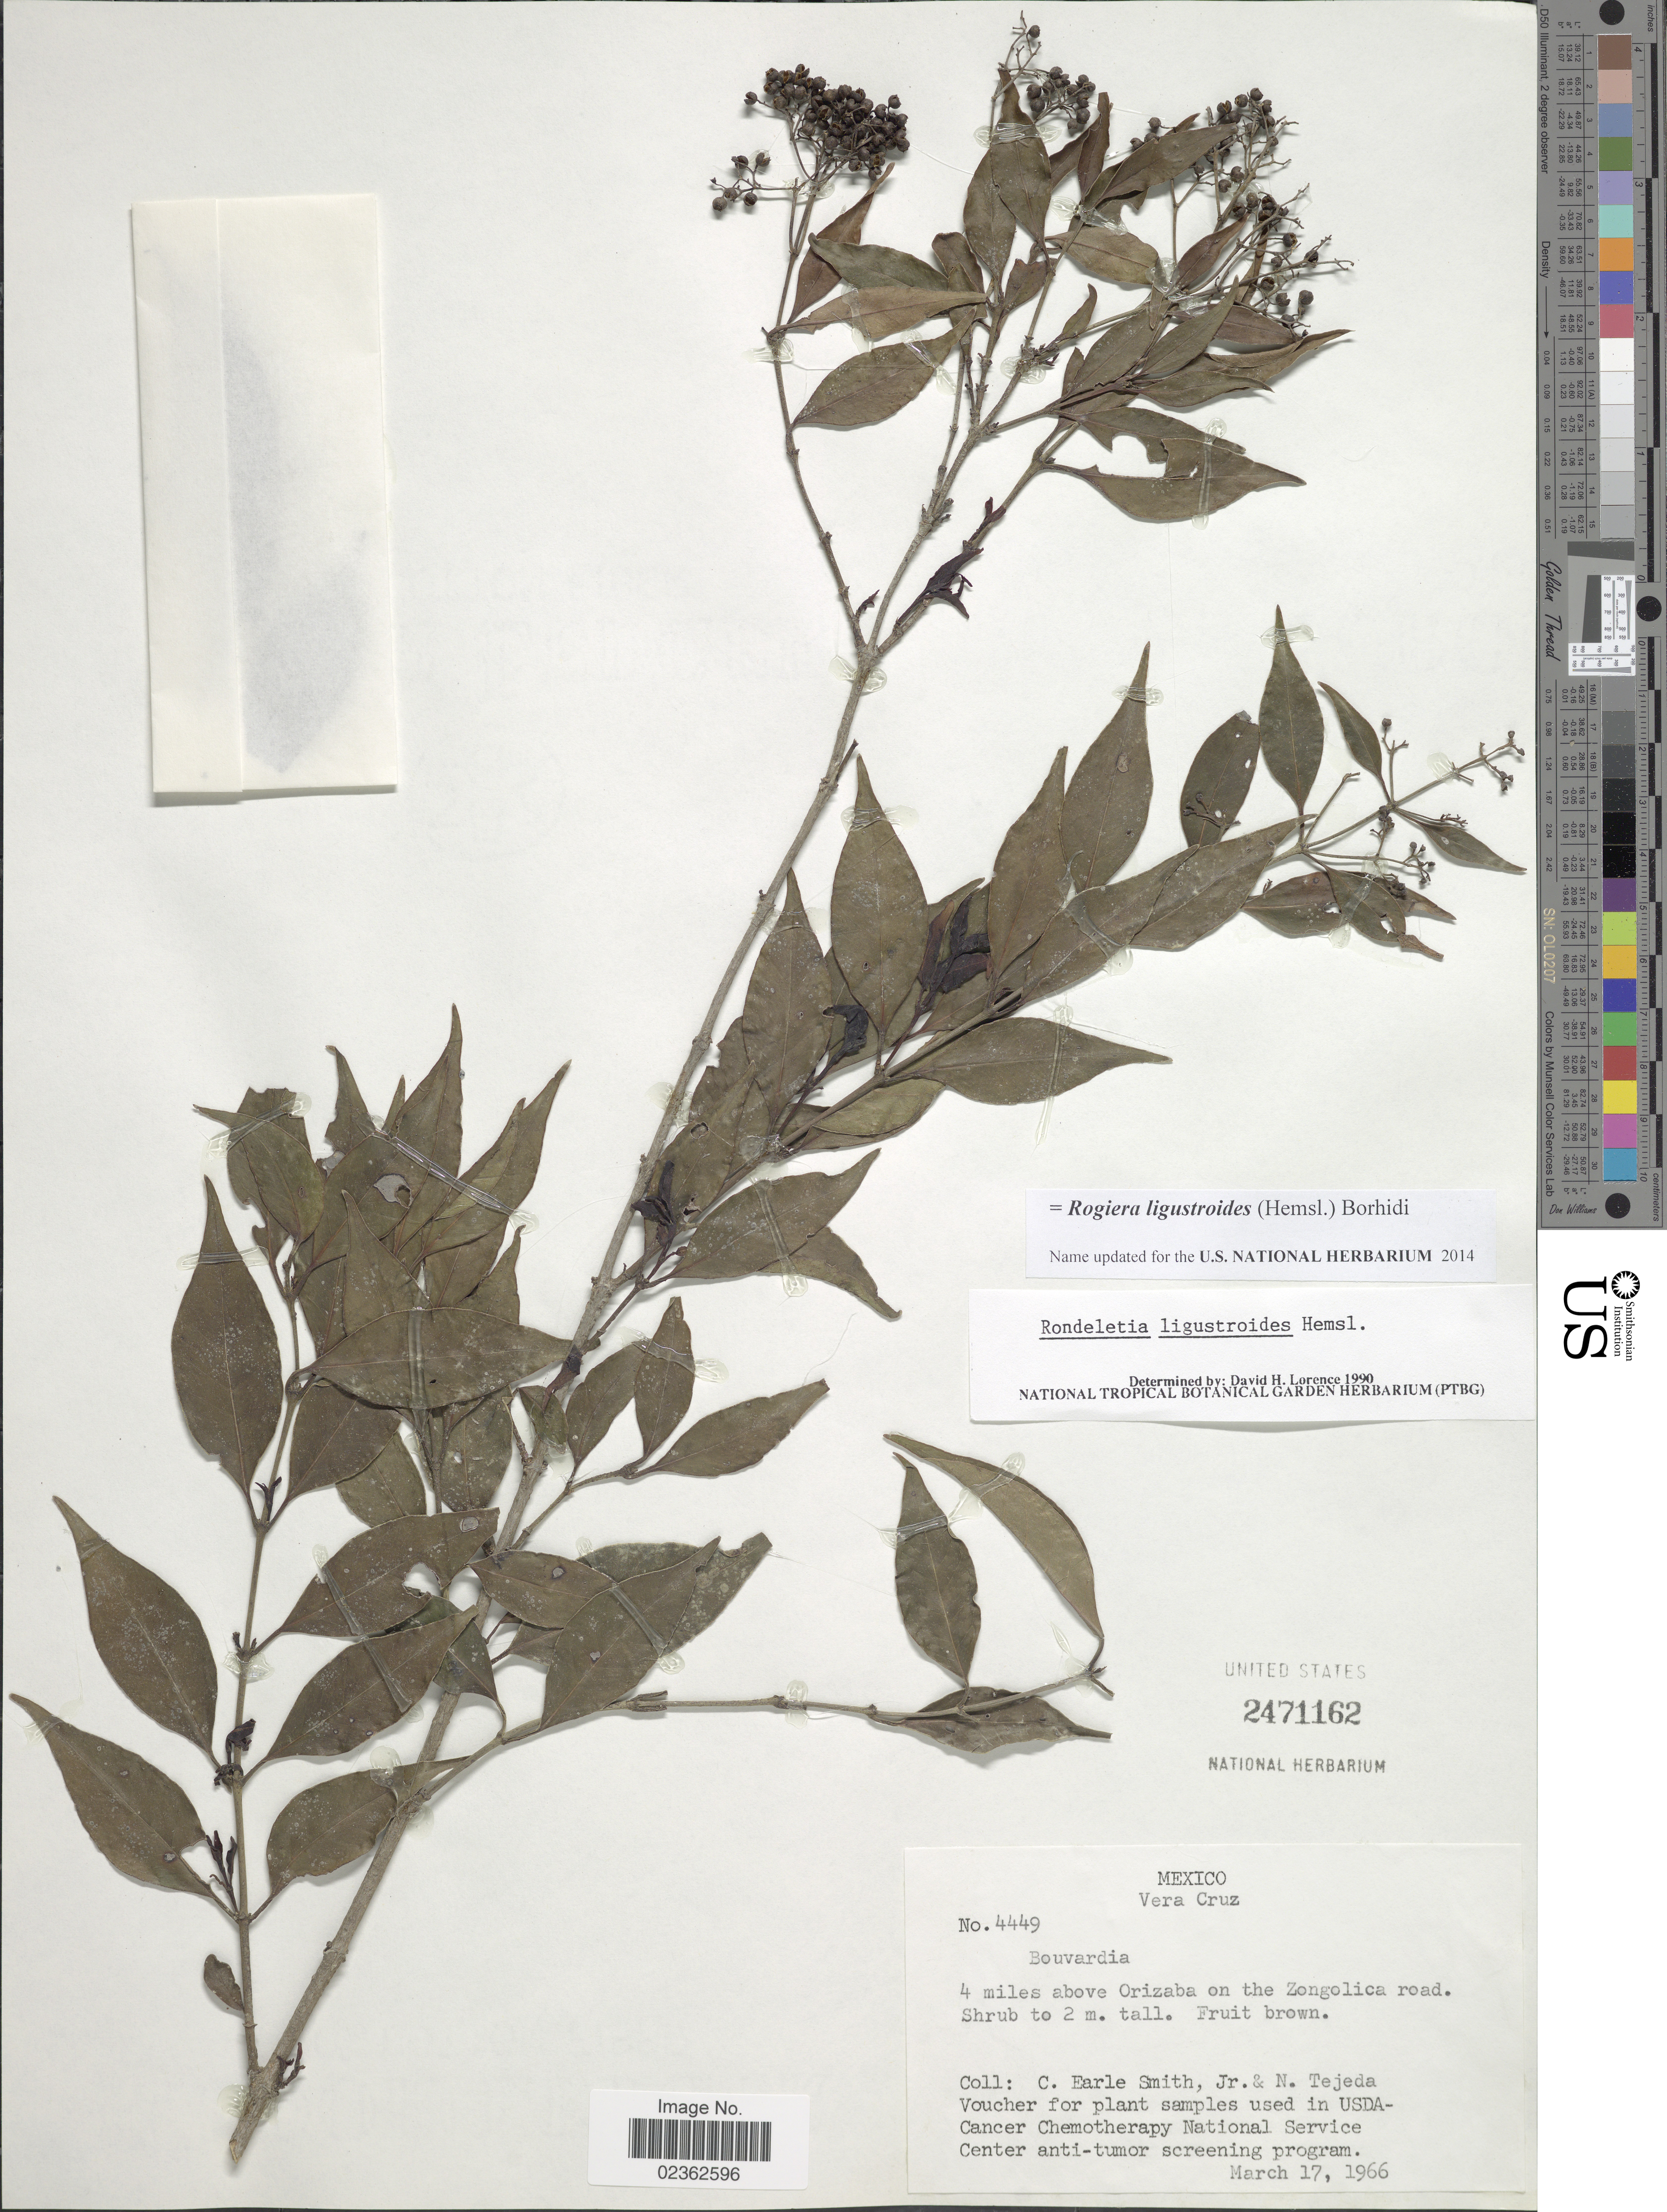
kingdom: Plantae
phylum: Tracheophyta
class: Magnoliopsida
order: Gentianales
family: Rubiaceae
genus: Rogiera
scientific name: Rogiera ligustroides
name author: (Hemsl.) Borhidi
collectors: C. E. Smith Jr. & N. Tejeda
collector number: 4449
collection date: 1966-03-17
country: Mexico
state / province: Veracruz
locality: Vera Cruz, 4 miles above Orizaba on the Zongolica road.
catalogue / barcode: US 2471162